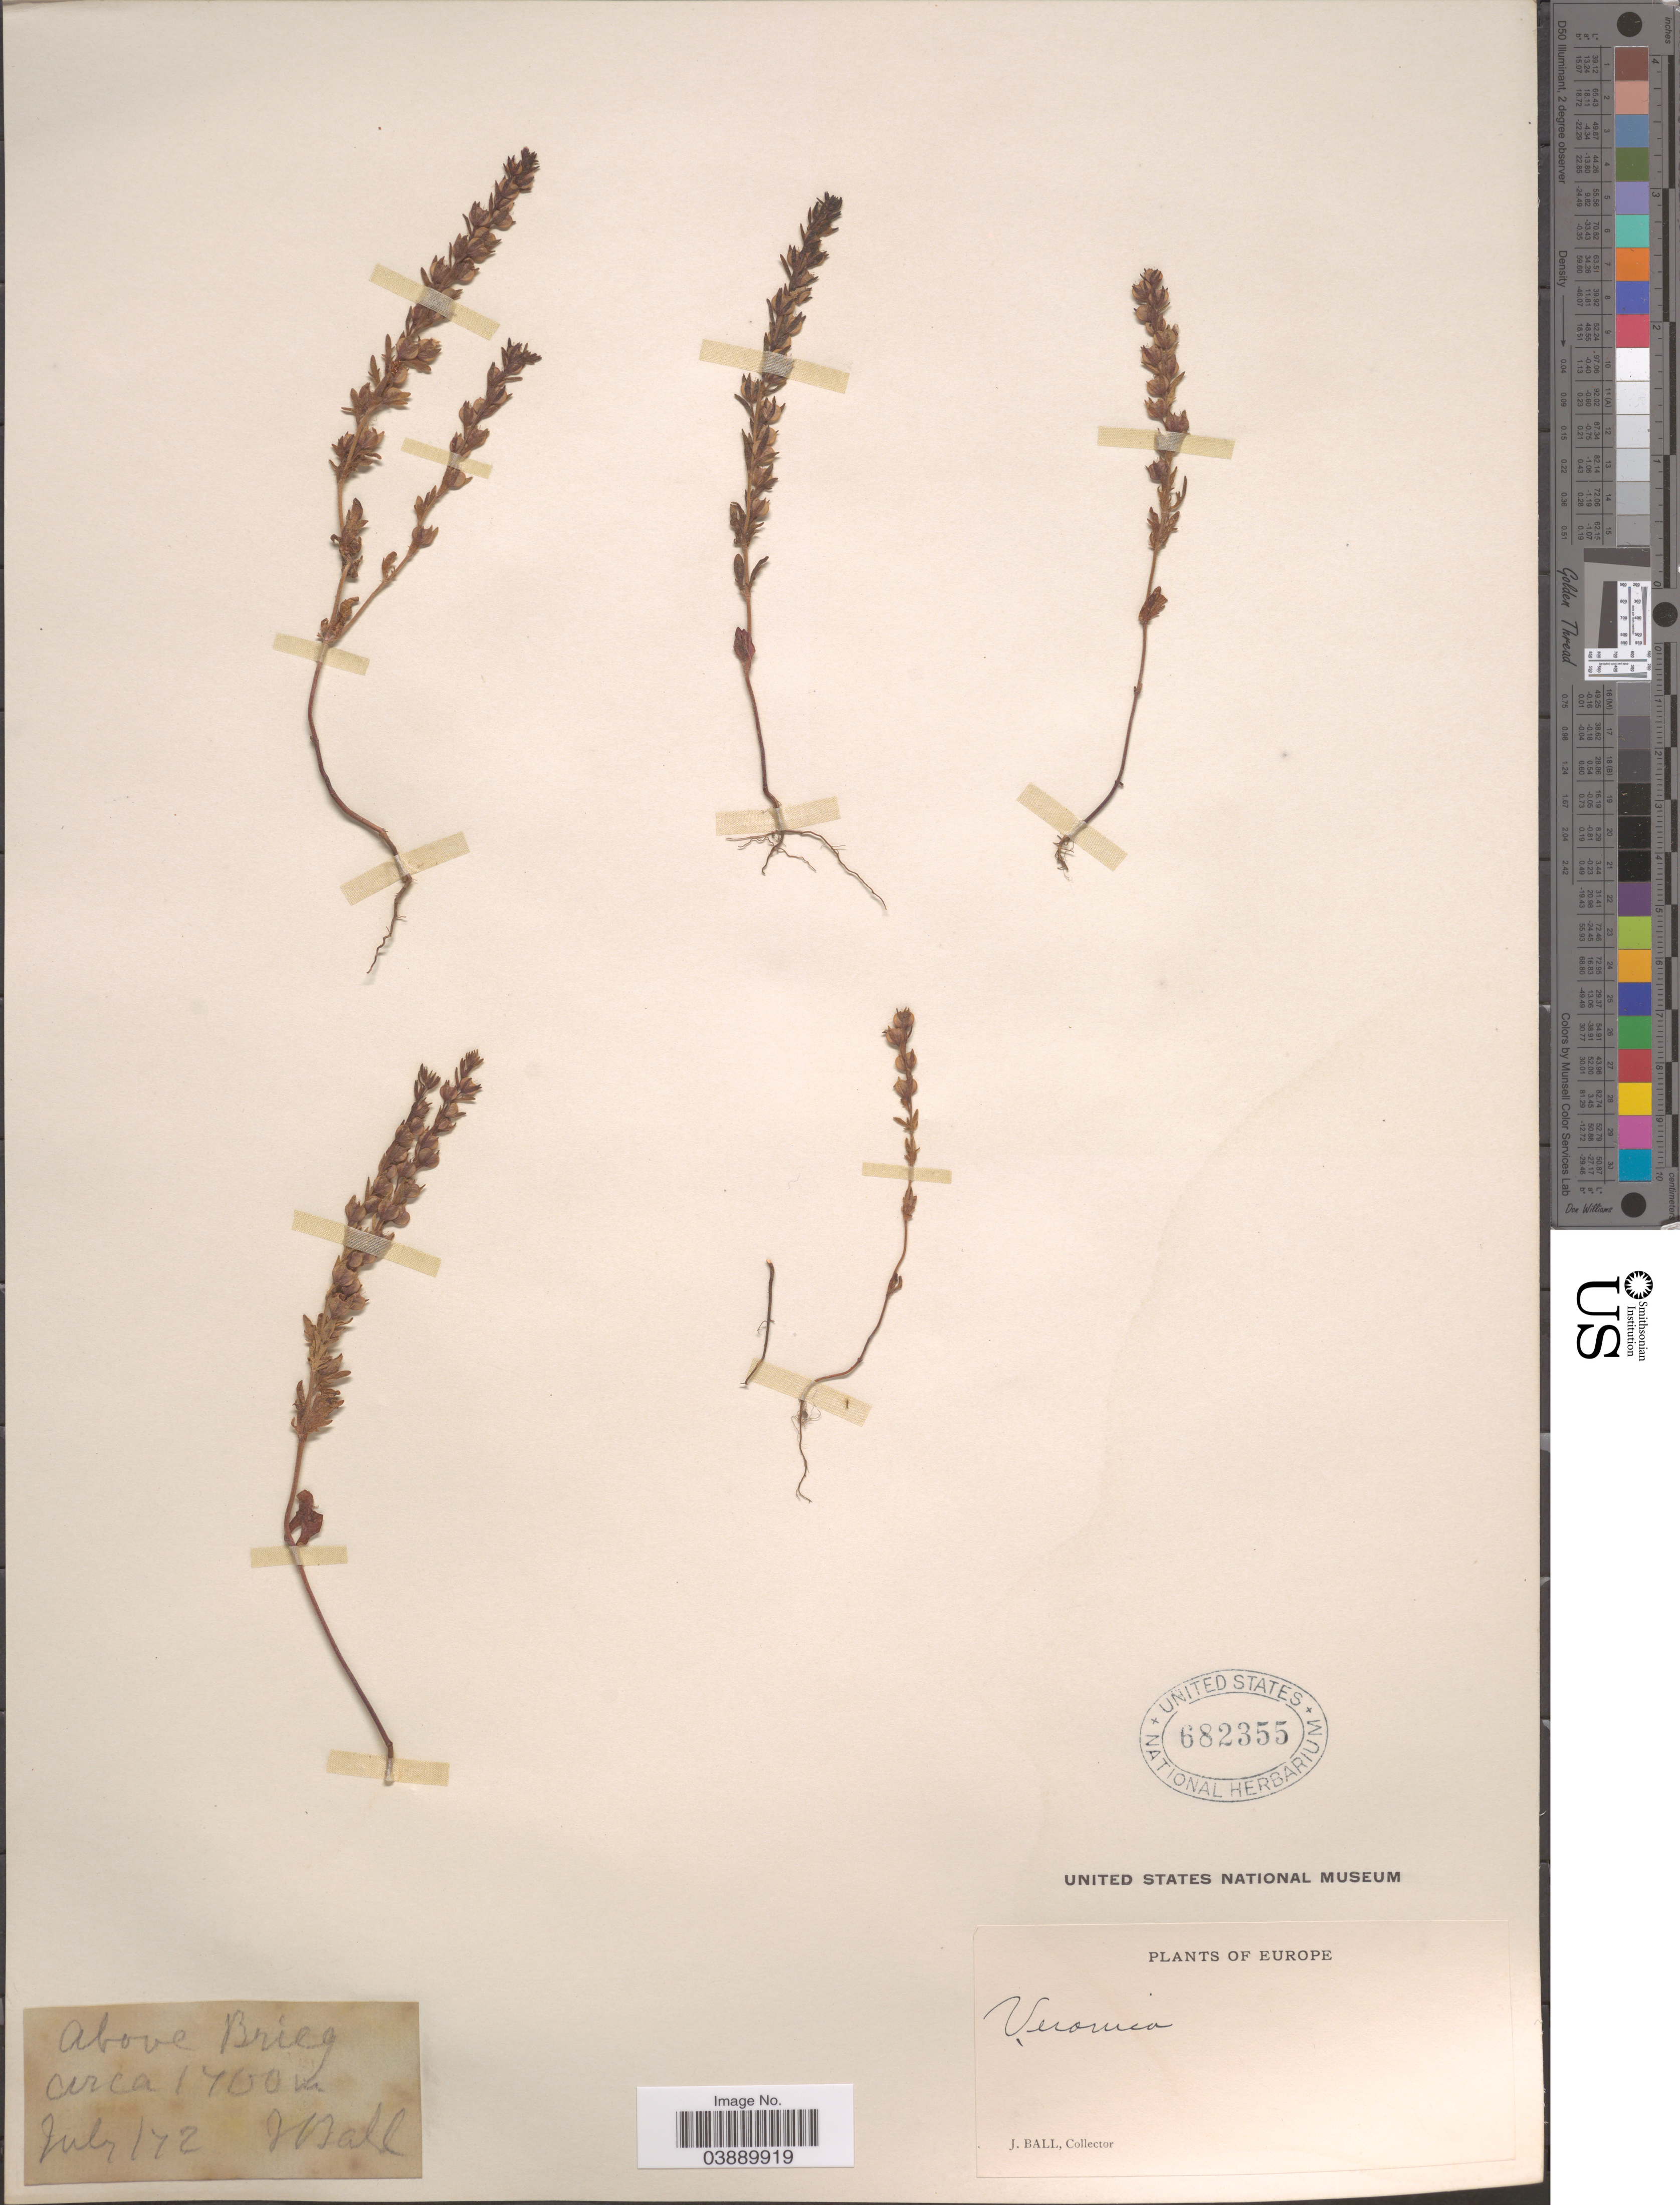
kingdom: Plantae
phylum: Tracheophyta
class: Magnoliopsida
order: Lamiales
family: Plantaginaceae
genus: Veronica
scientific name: Veronica verna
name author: L.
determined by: Albach, Dirk C.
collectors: J. Ball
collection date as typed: Transcribed d/m/y: /7/72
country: Italy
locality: Above Brieg. Europe.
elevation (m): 1700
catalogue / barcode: US 682355